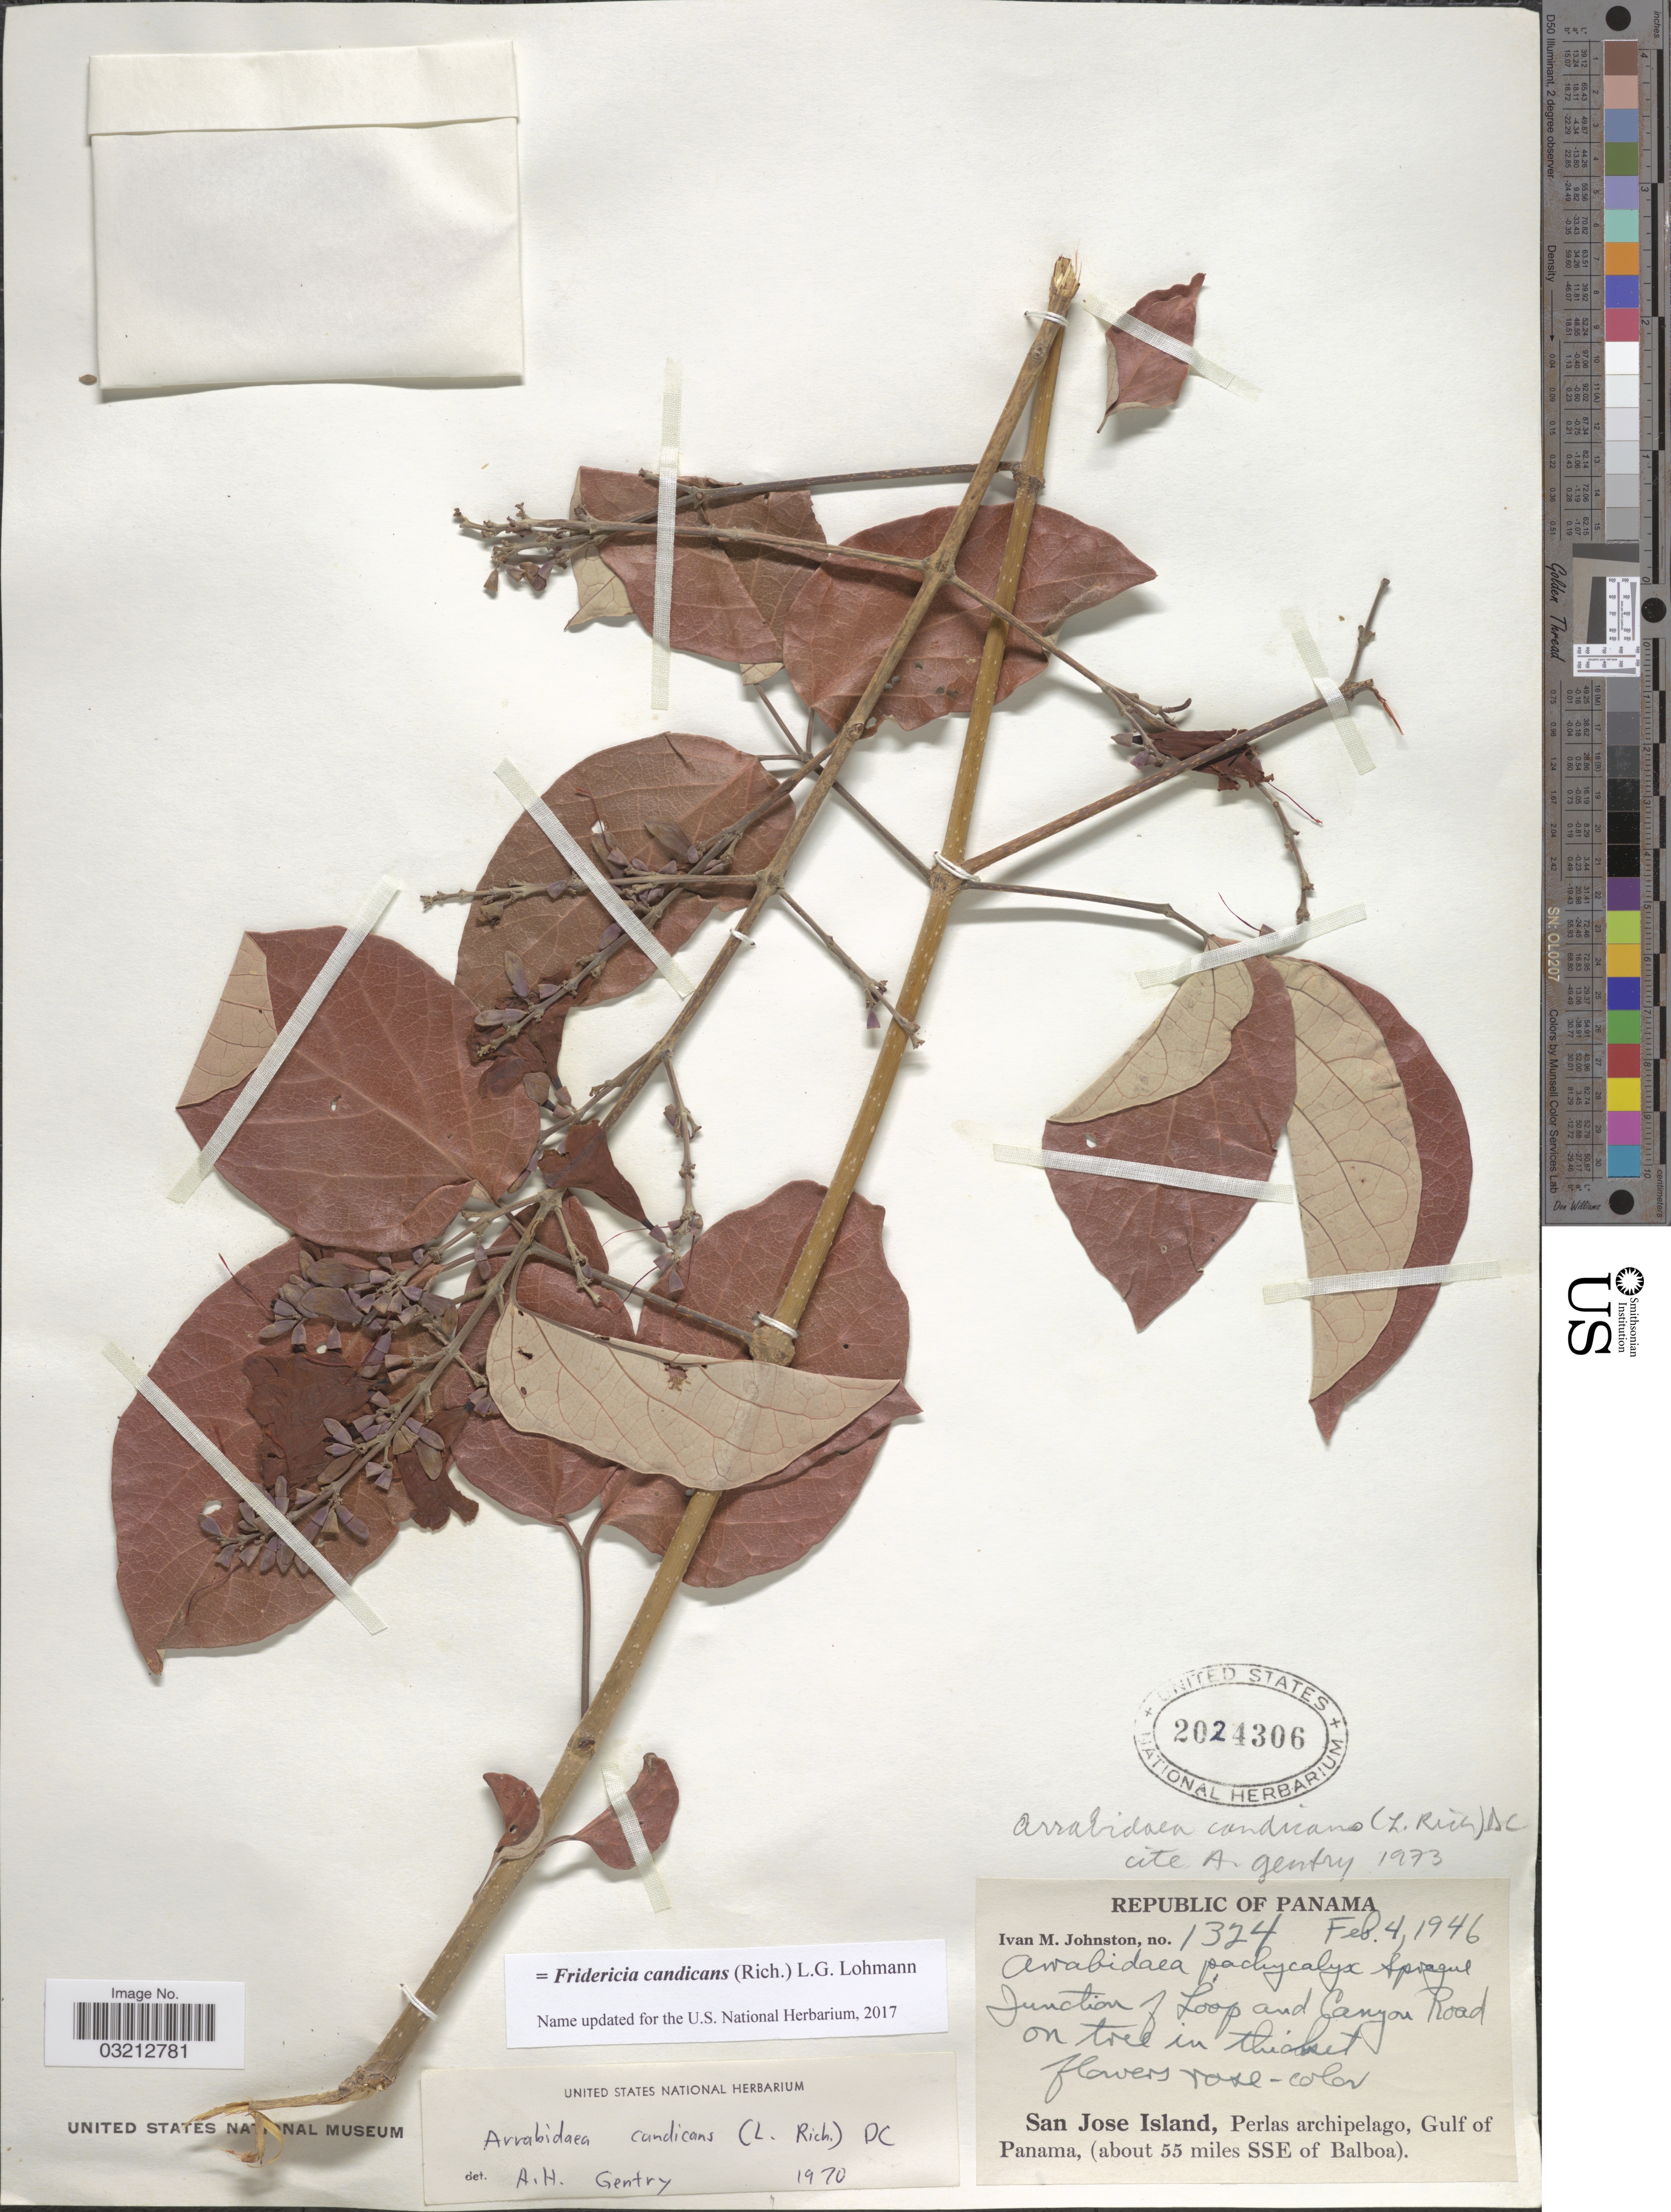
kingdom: Plantae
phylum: Tracheophyta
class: Magnoliopsida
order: Lamiales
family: Bignoniaceae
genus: Fridericia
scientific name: Fridericia candicans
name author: (Rich.) L.G. Lohmann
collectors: I.M. Johnston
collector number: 1324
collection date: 1946-02-04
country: Panama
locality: Junction of Loop and Canyon Road. San Jose Island, Perlas archipelago, Gulf of Panama, (about 55 miles SSE of Balboa).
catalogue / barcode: US 2024306